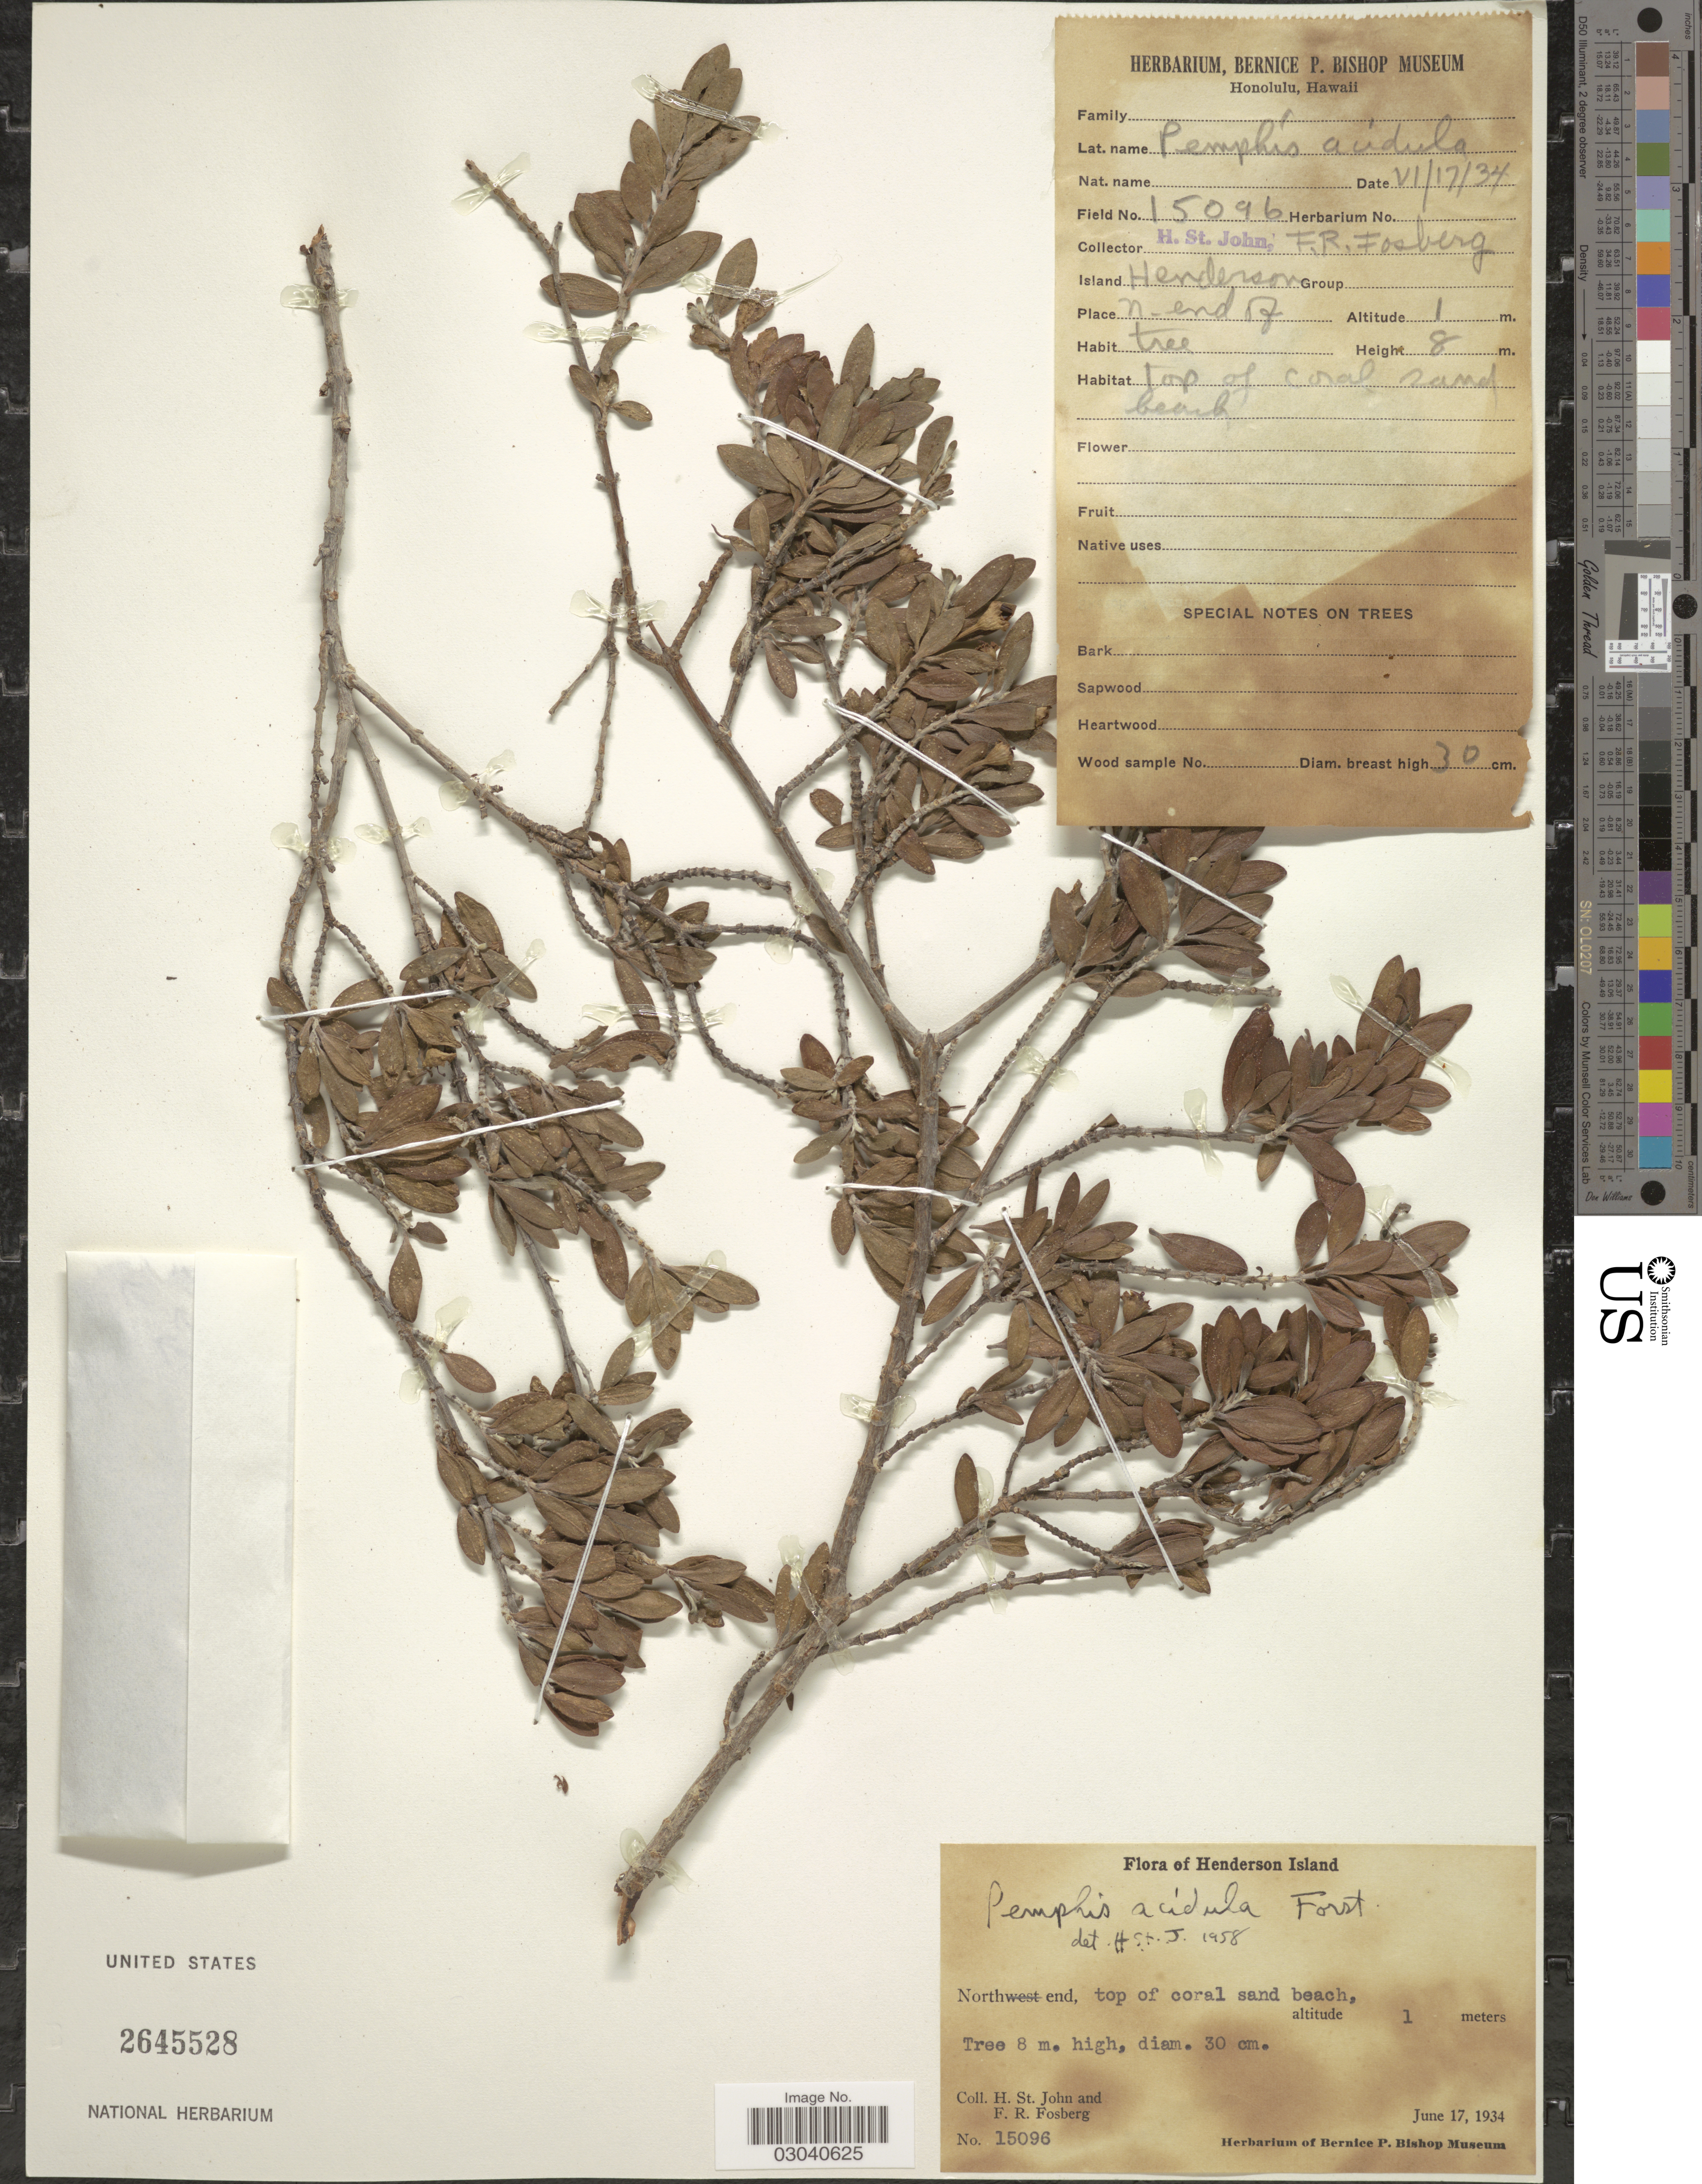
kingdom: Plantae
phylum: Tracheophyta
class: Magnoliopsida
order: Myrtales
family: Lythraceae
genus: Pemphis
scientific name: Pemphis acidula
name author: J.R. Forst. & G. Forst.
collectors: H. St. John & F. R. Fosberg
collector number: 15096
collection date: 1934-06-17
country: Pitcairn Islands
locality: Henderson Island. North end.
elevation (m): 1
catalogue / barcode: US 2645528